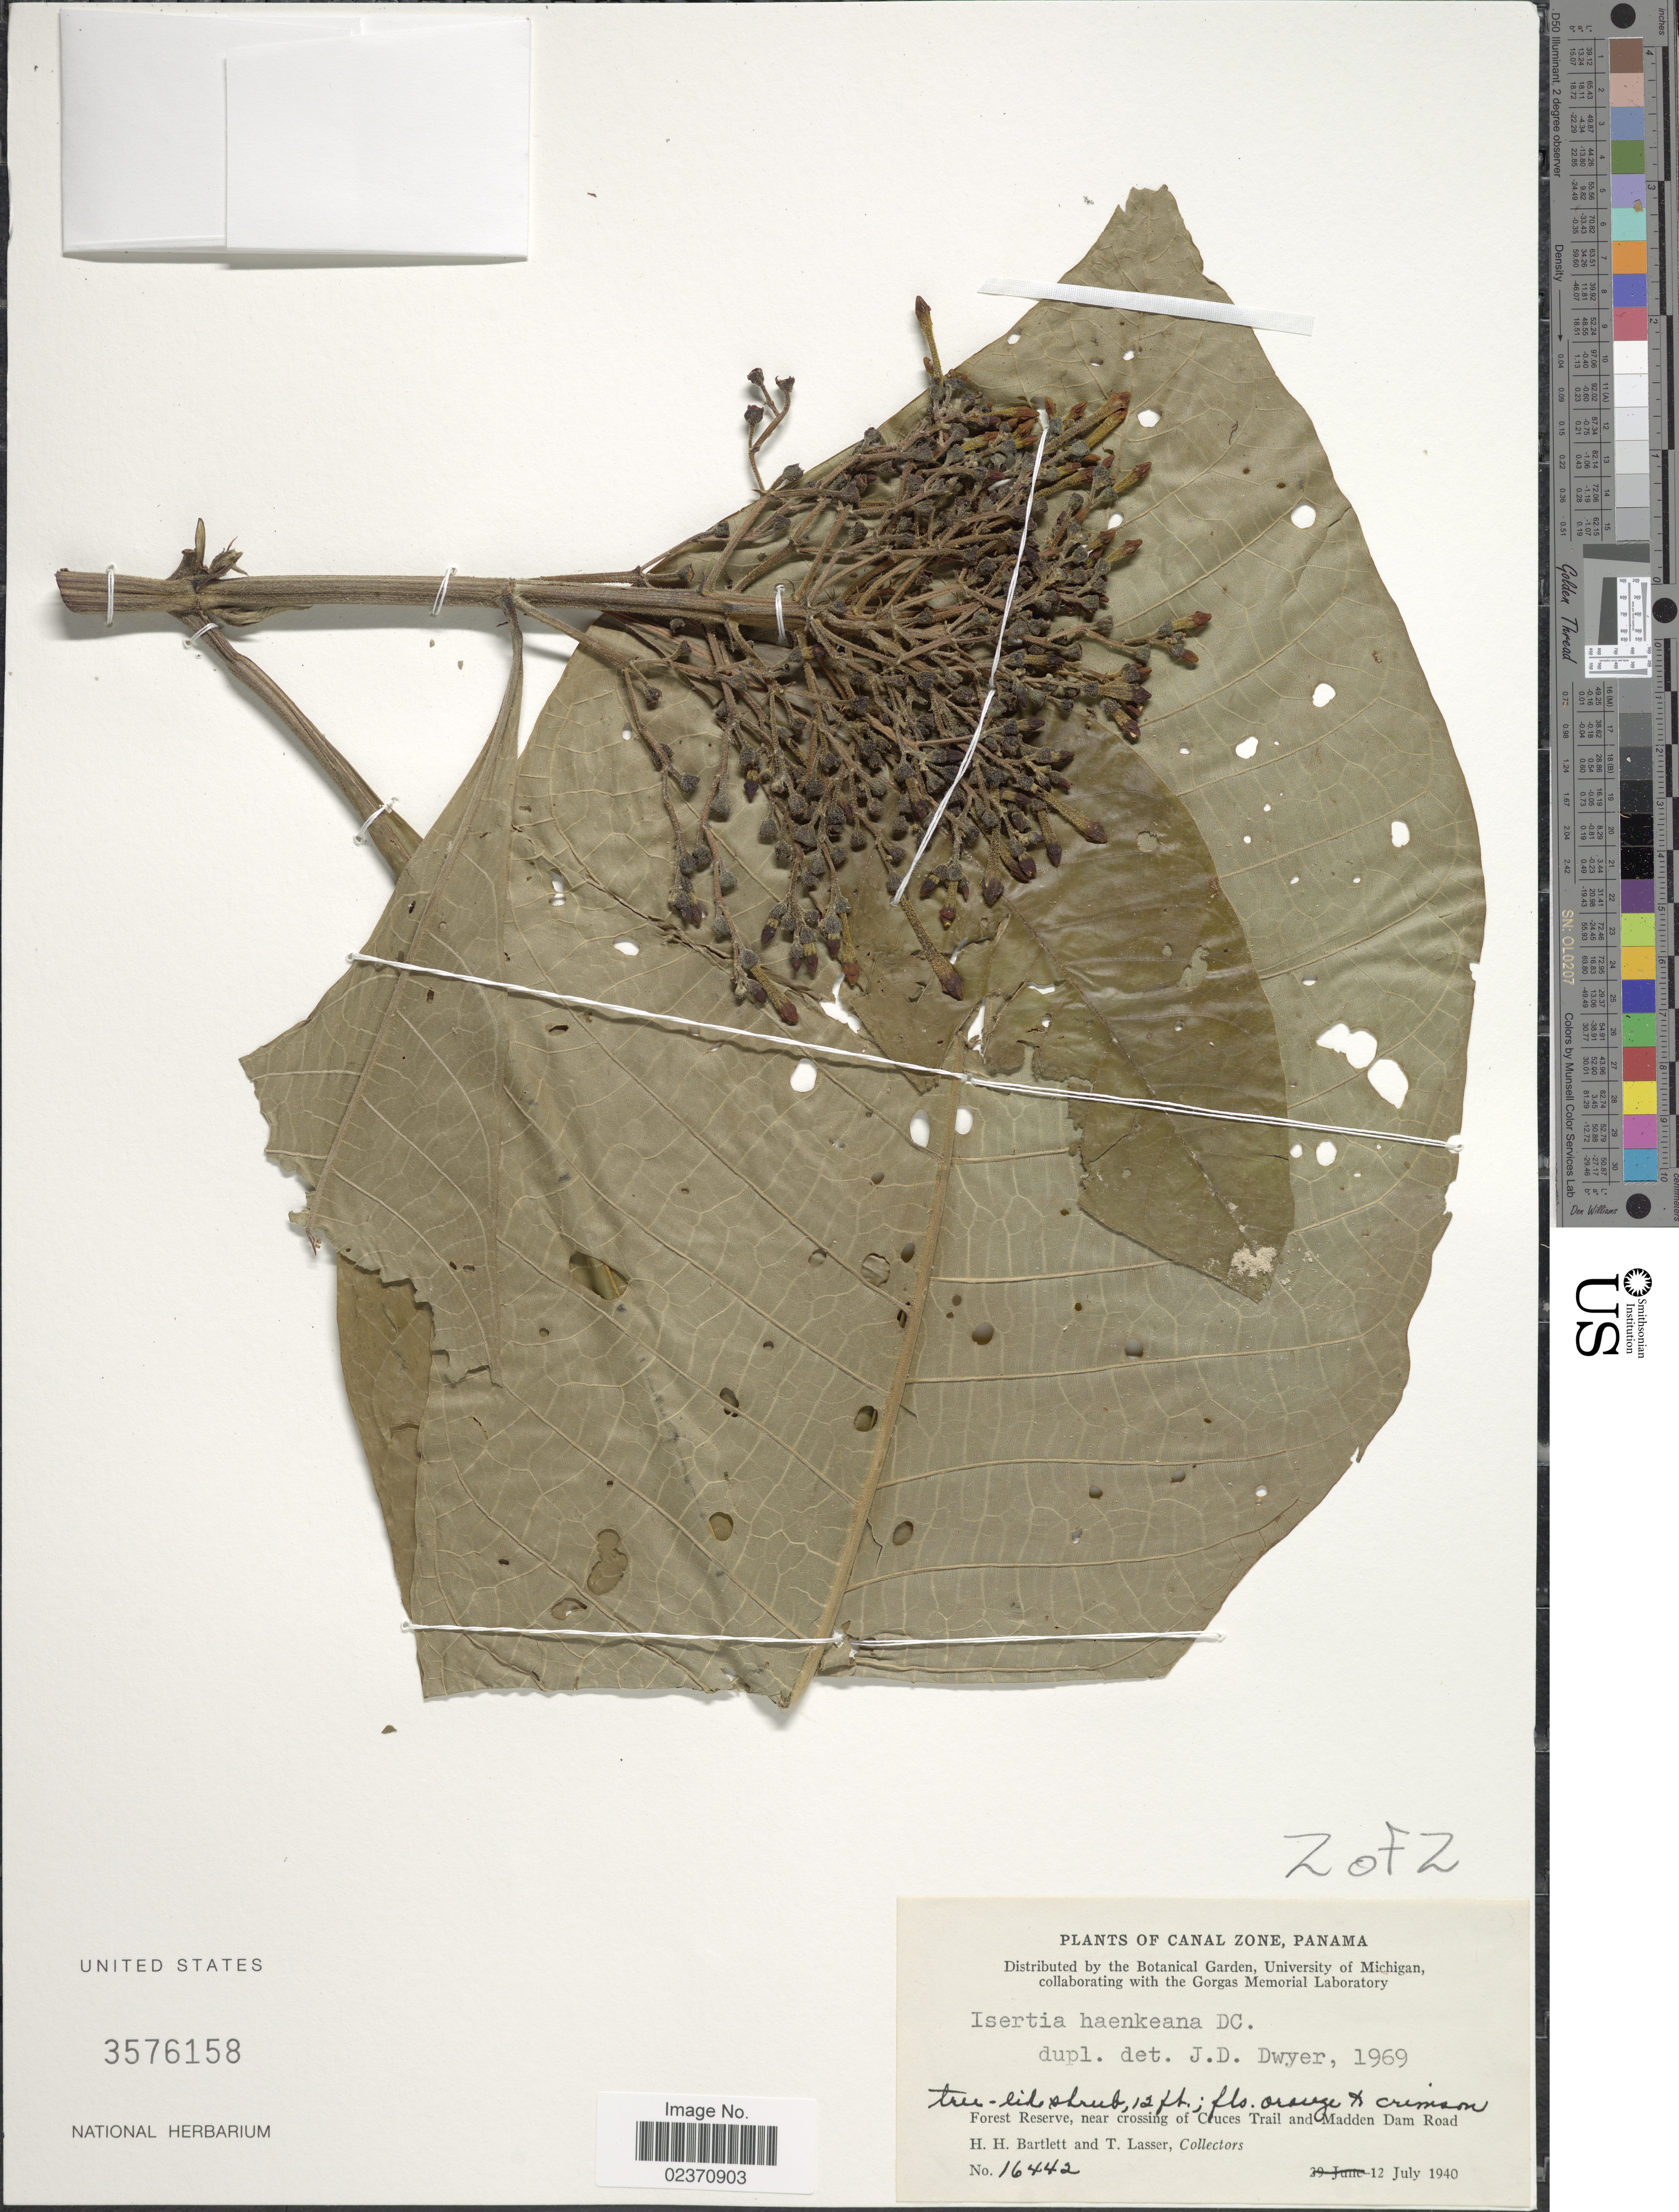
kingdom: Plantae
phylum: Tracheophyta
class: Magnoliopsida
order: Gentianales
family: Rubiaceae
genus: Isertia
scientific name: Isertia haenkeana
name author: DC.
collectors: H. H. Bartlett & T. Lasser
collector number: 16442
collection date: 1940-07-12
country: Panama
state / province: Colón / Panamá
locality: Canal Zone, Forest Reserve, near crossing of Cruces Trail and Madden Dam Road.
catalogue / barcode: US 3576158